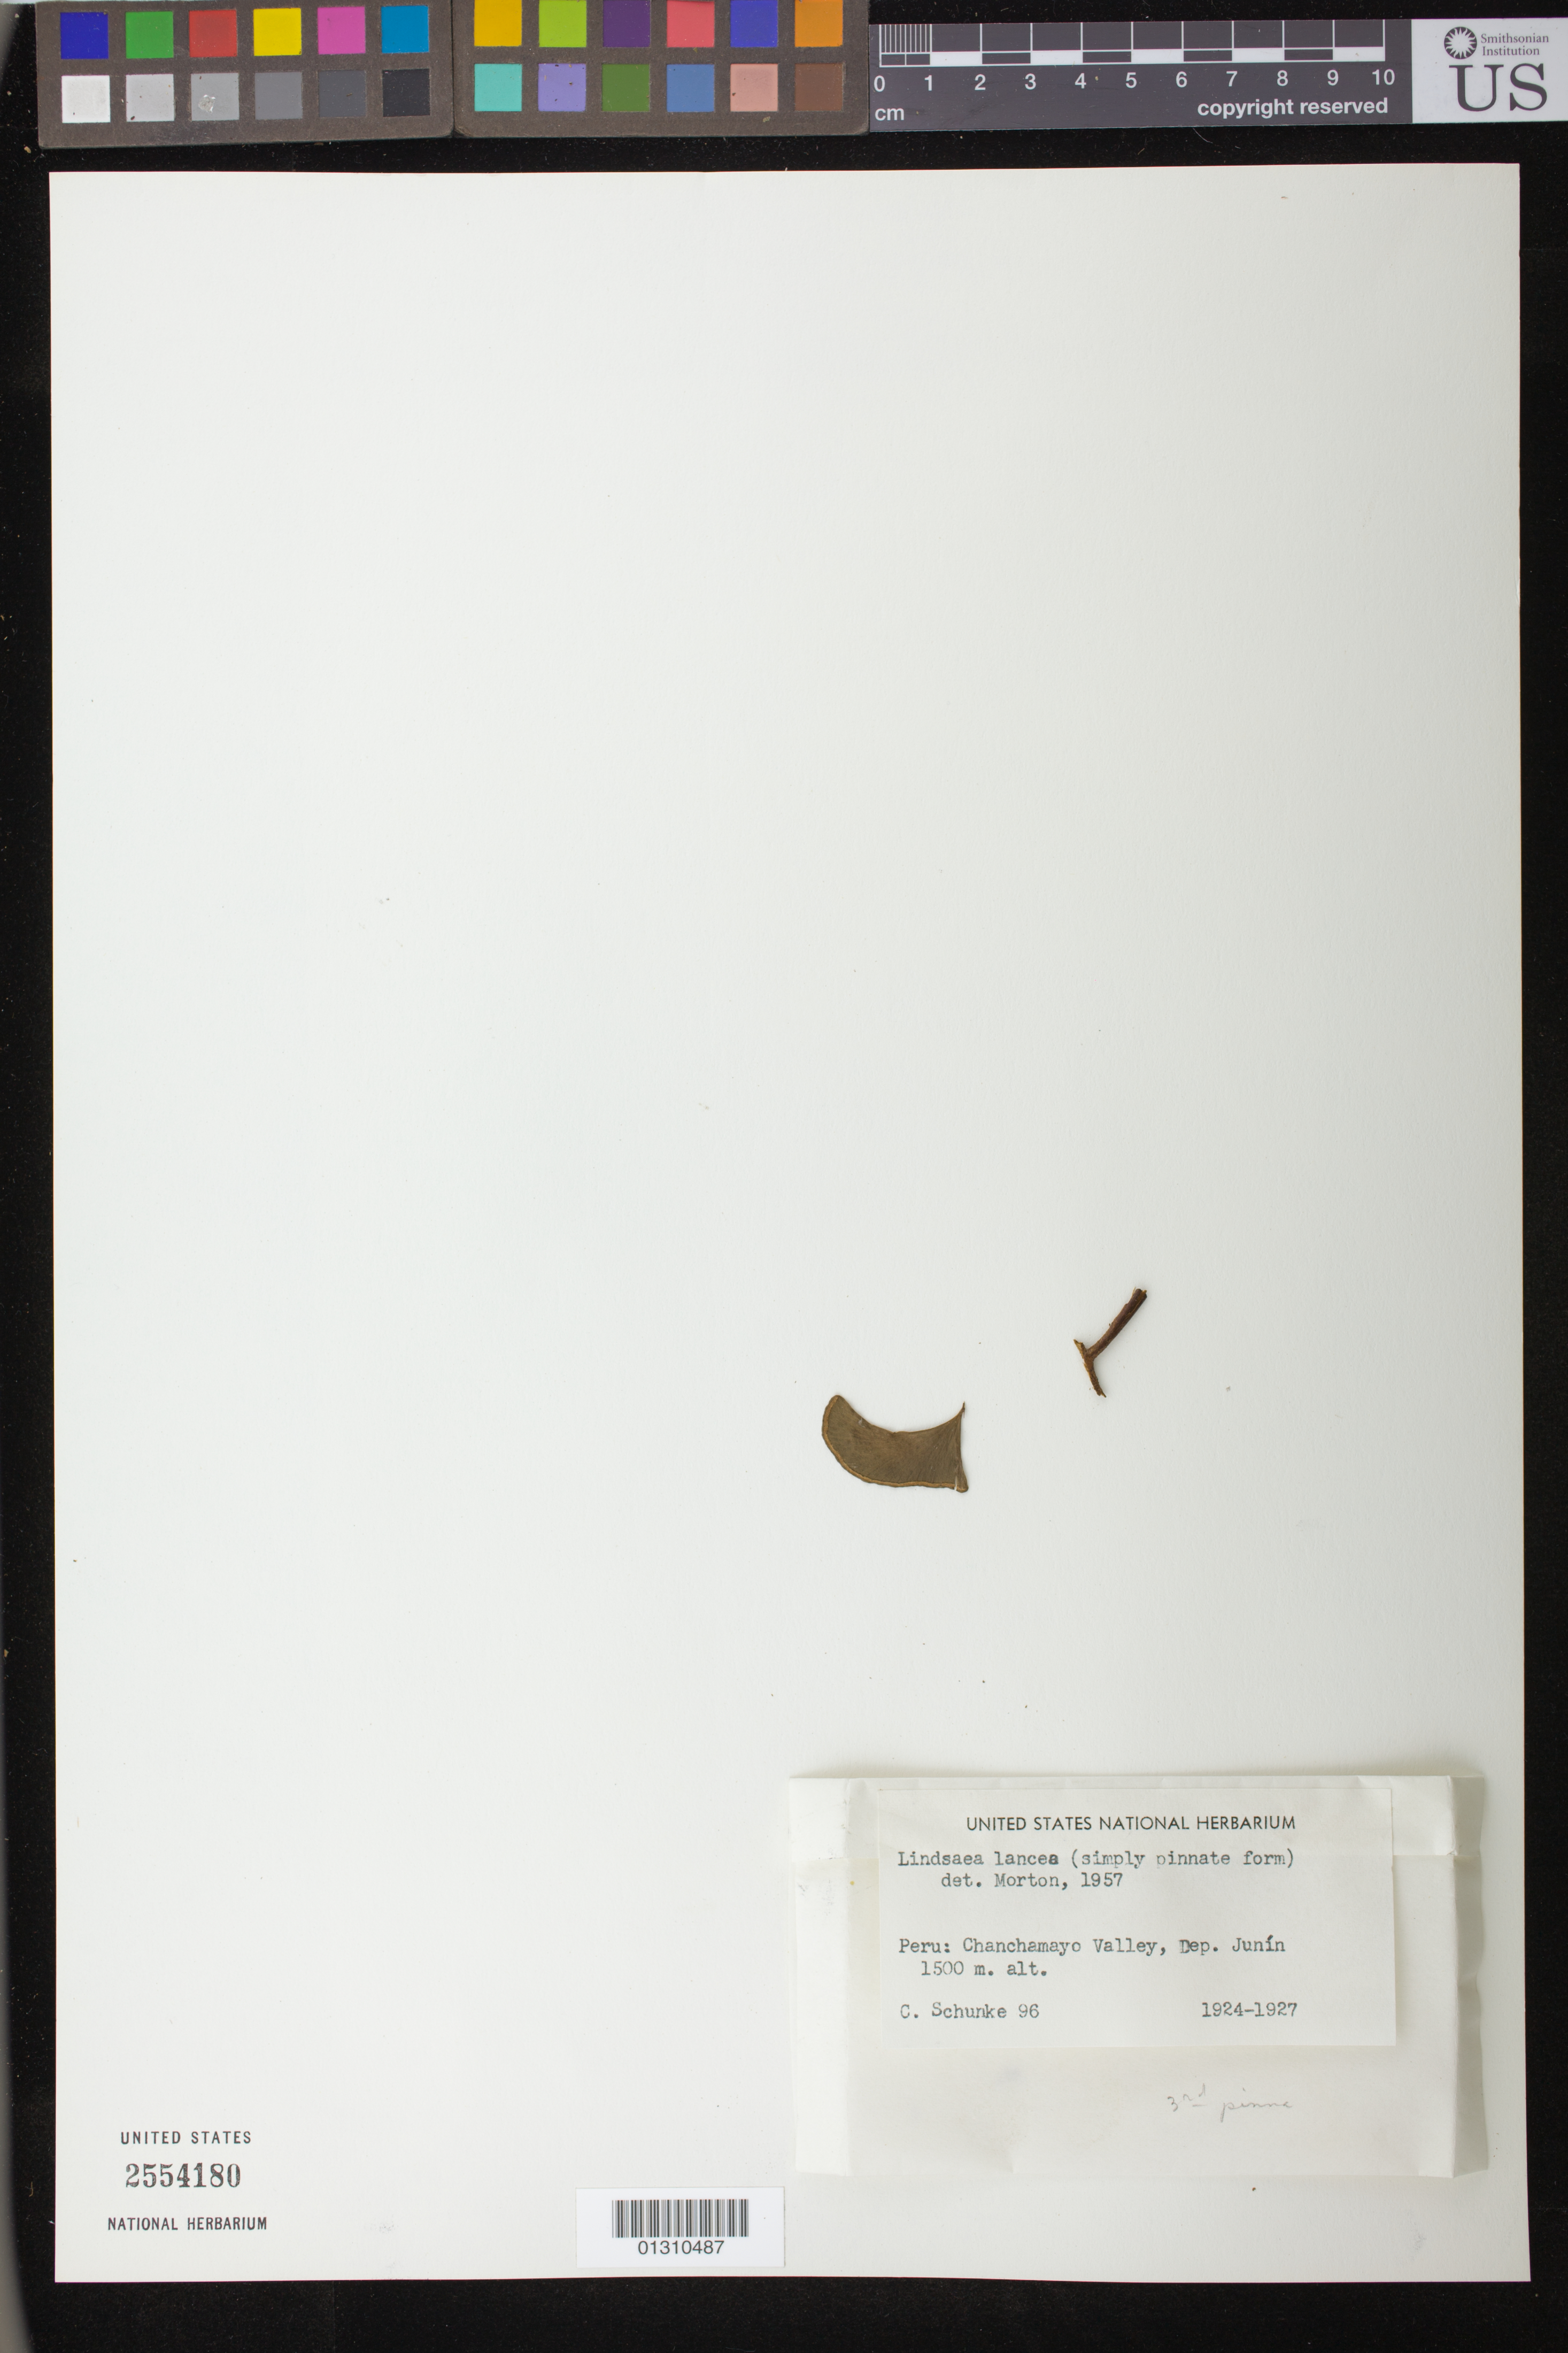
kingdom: Plantae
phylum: Tracheophyta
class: Polypodiopsida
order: Polypodiales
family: Lindsaeaceae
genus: Lindsaea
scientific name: Lindsaea lancea var. lancea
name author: (L.) Bedd.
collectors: C. Schunke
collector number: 96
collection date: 1924/1927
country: Peru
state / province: Junín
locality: Chanchamayo Valley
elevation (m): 1500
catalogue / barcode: US 2554180